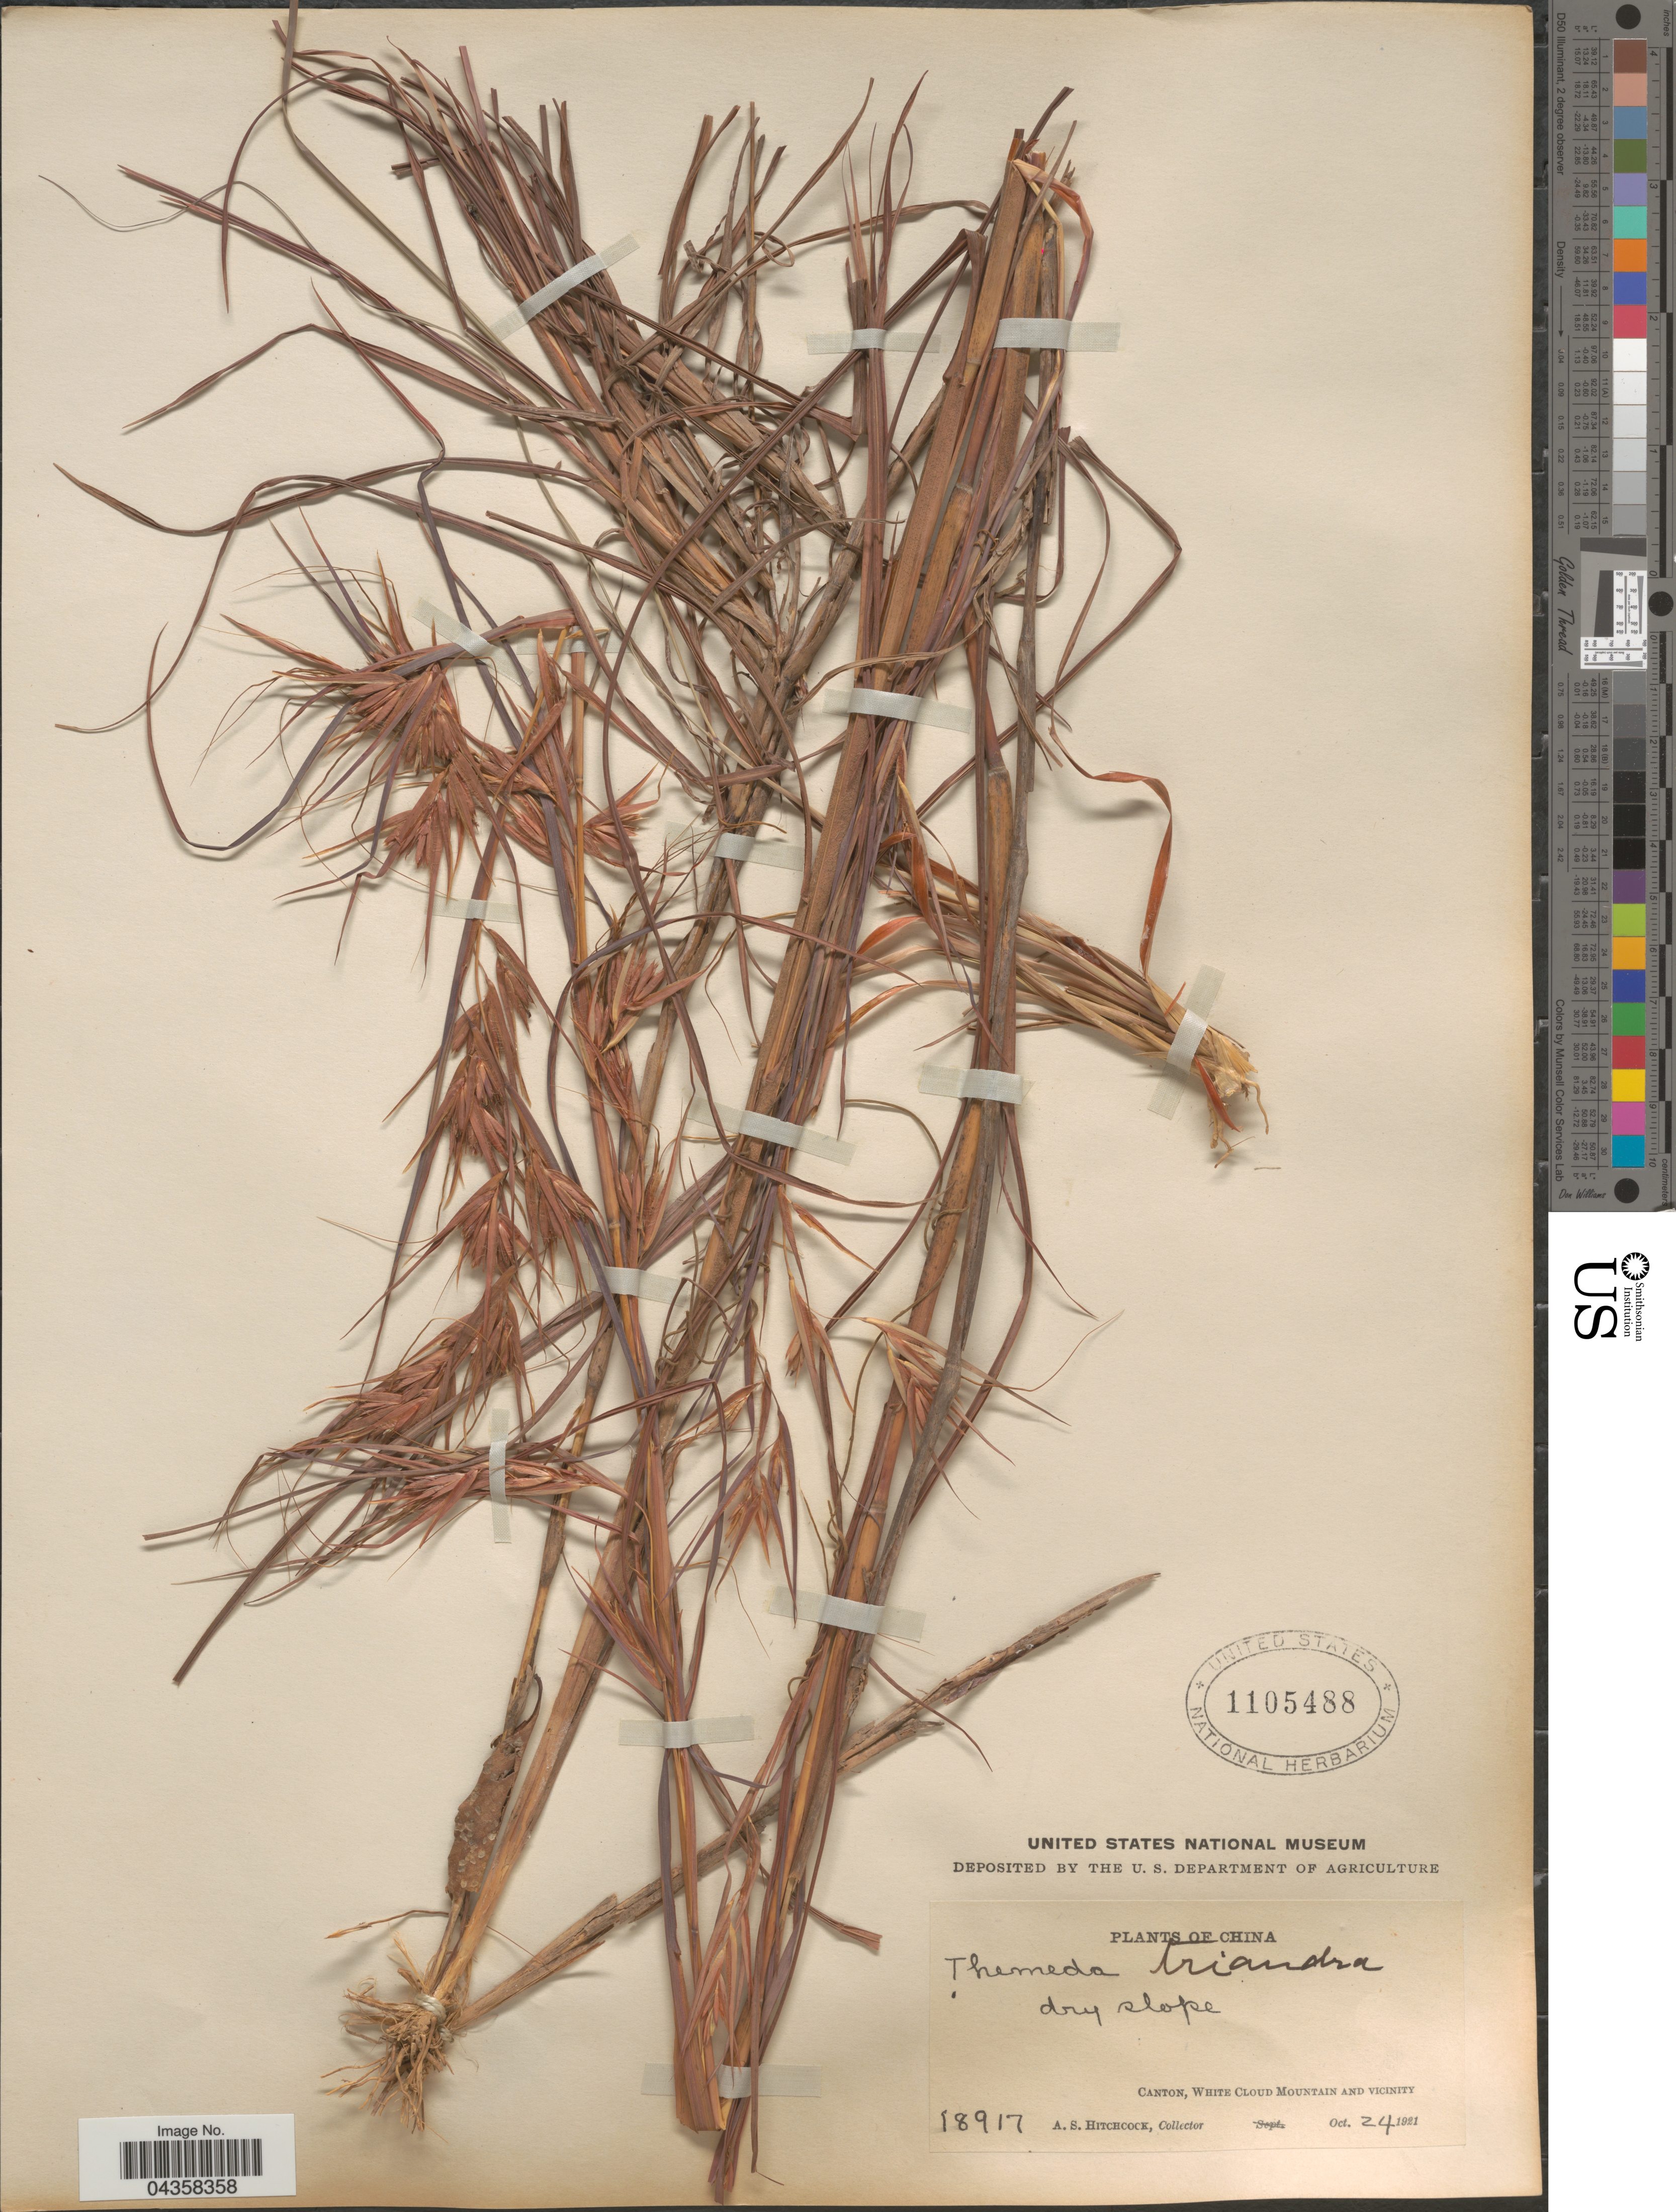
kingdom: Plantae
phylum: Tracheophyta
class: Liliopsida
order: Poales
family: Poaceae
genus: Themeda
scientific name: Themeda triandra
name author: Forssk.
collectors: A. S. Hitchcock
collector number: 18917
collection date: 1921-10-24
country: China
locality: Canton, White Cloud Mountain and vicinity.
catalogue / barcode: US 1105488